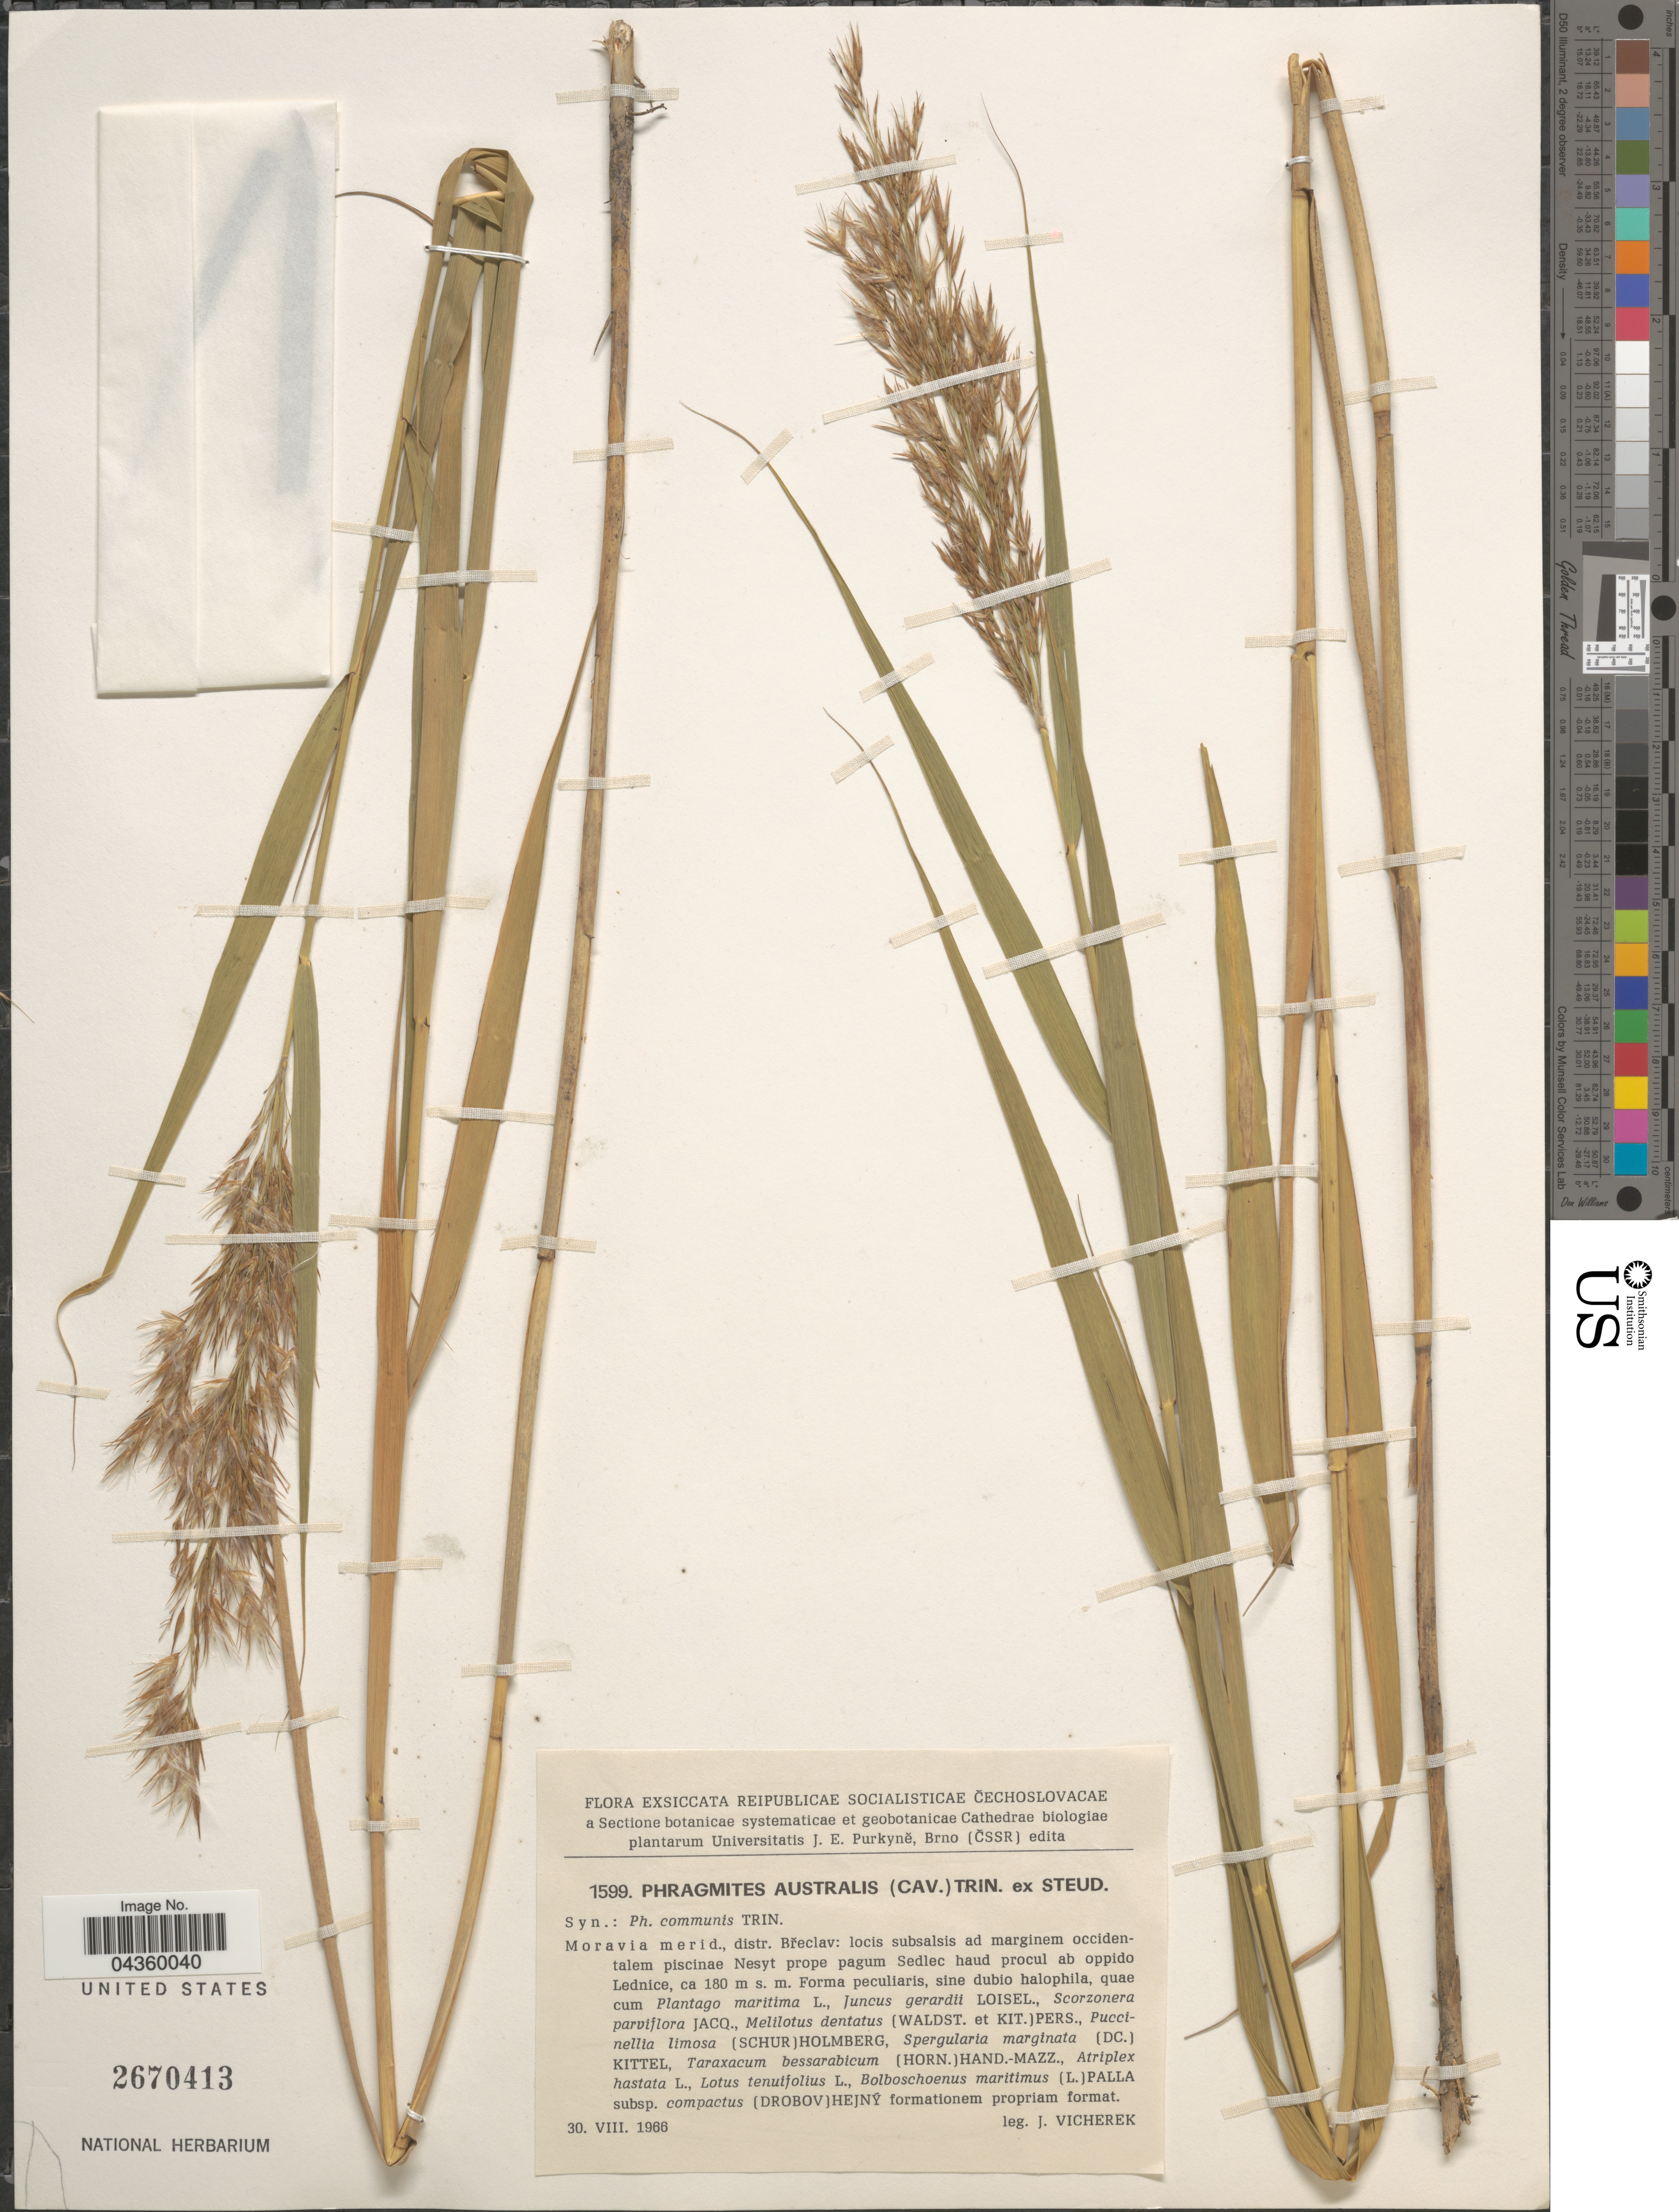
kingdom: Plantae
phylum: Tracheophyta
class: Liliopsida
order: Poales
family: Poaceae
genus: Phragmites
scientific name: Phragmites australis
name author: (Cav.) Trin. ex Steud.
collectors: Vicherek, J.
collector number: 1599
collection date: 1966-08-30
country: Czechia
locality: Reipublicae Socialisticae echoslovacae. Moravia merid., distr. Břeclav: locis subsalsis ad marginem occidentalem piscinae Nesyt prope pagum Sedlec haud procul ab oppido Lednice.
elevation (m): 180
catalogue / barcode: US 2670413